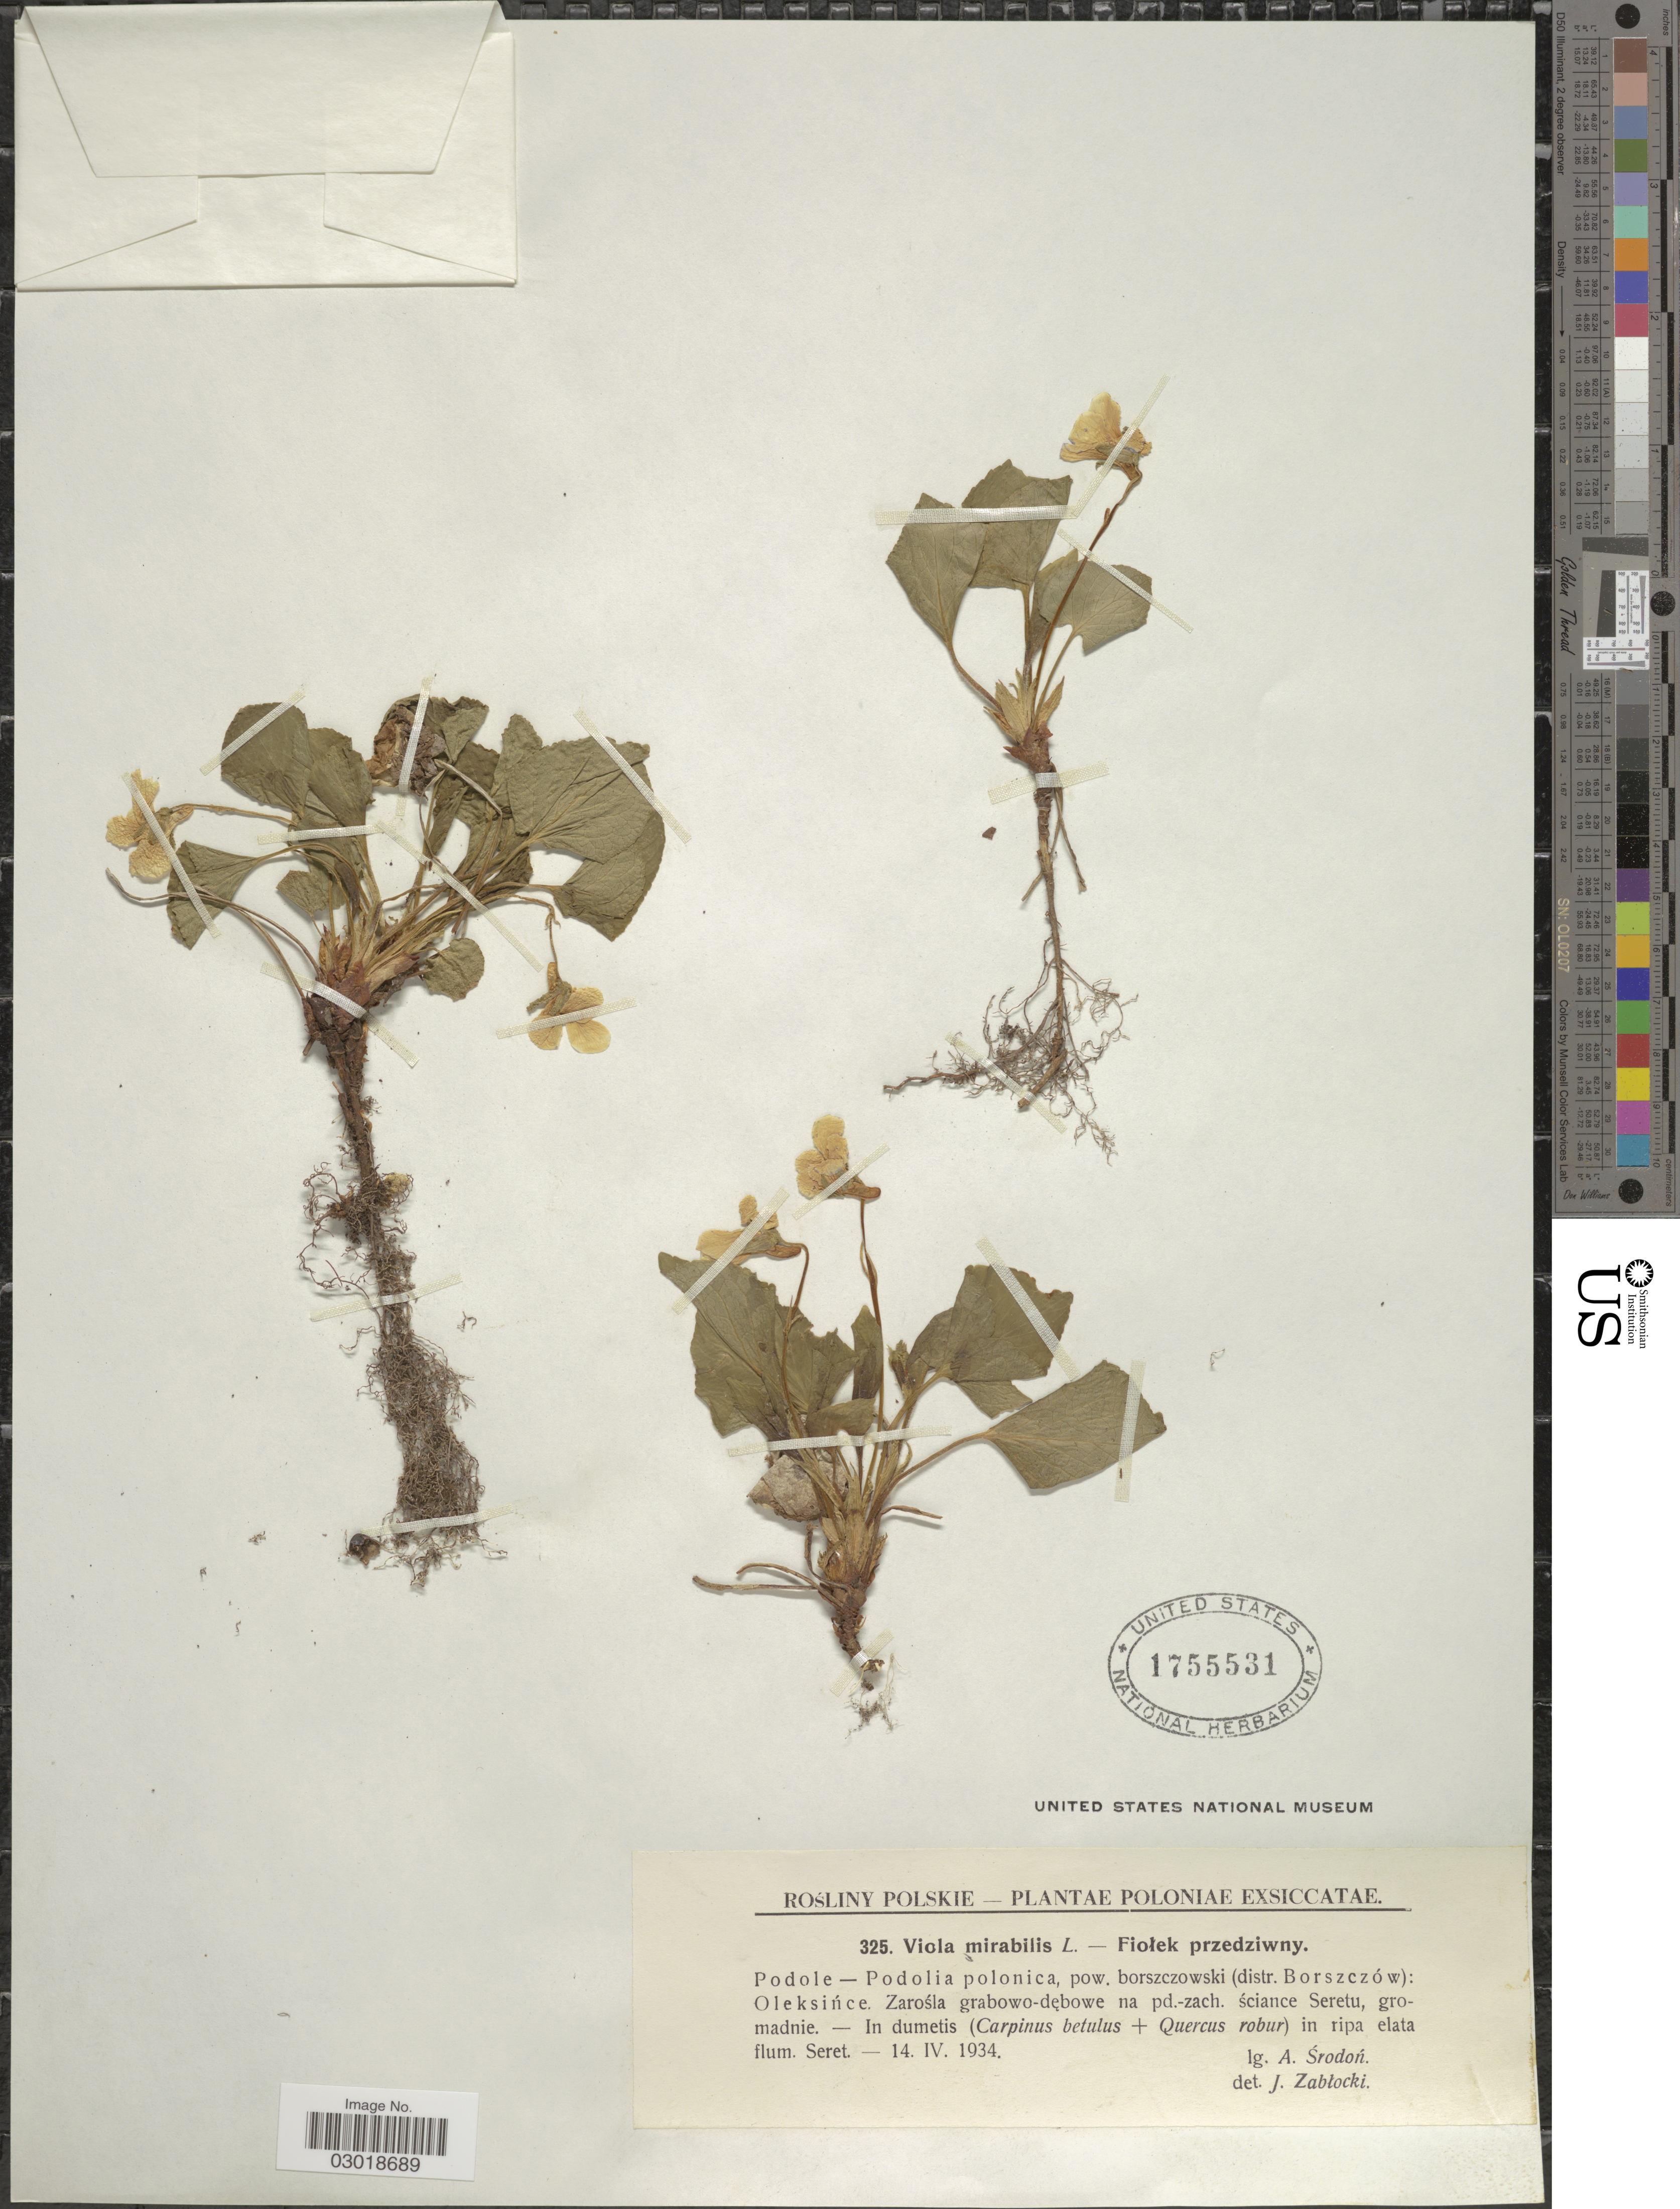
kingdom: Plantae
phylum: Tracheophyta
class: Magnoliopsida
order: Malpighiales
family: Violaceae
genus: Viola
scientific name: Viola mirabilis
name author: L.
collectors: A. Srodon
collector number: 325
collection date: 1934-04-14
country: Poland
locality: Poloniae Exsiccatae, Podole - Podolia polonica, pow. borszczowski (distr. Borszczów): Oleksince. Zarosla grabowo-debowe na pd.-zach. sciance Seretu, gromadnie.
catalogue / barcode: US 1755531